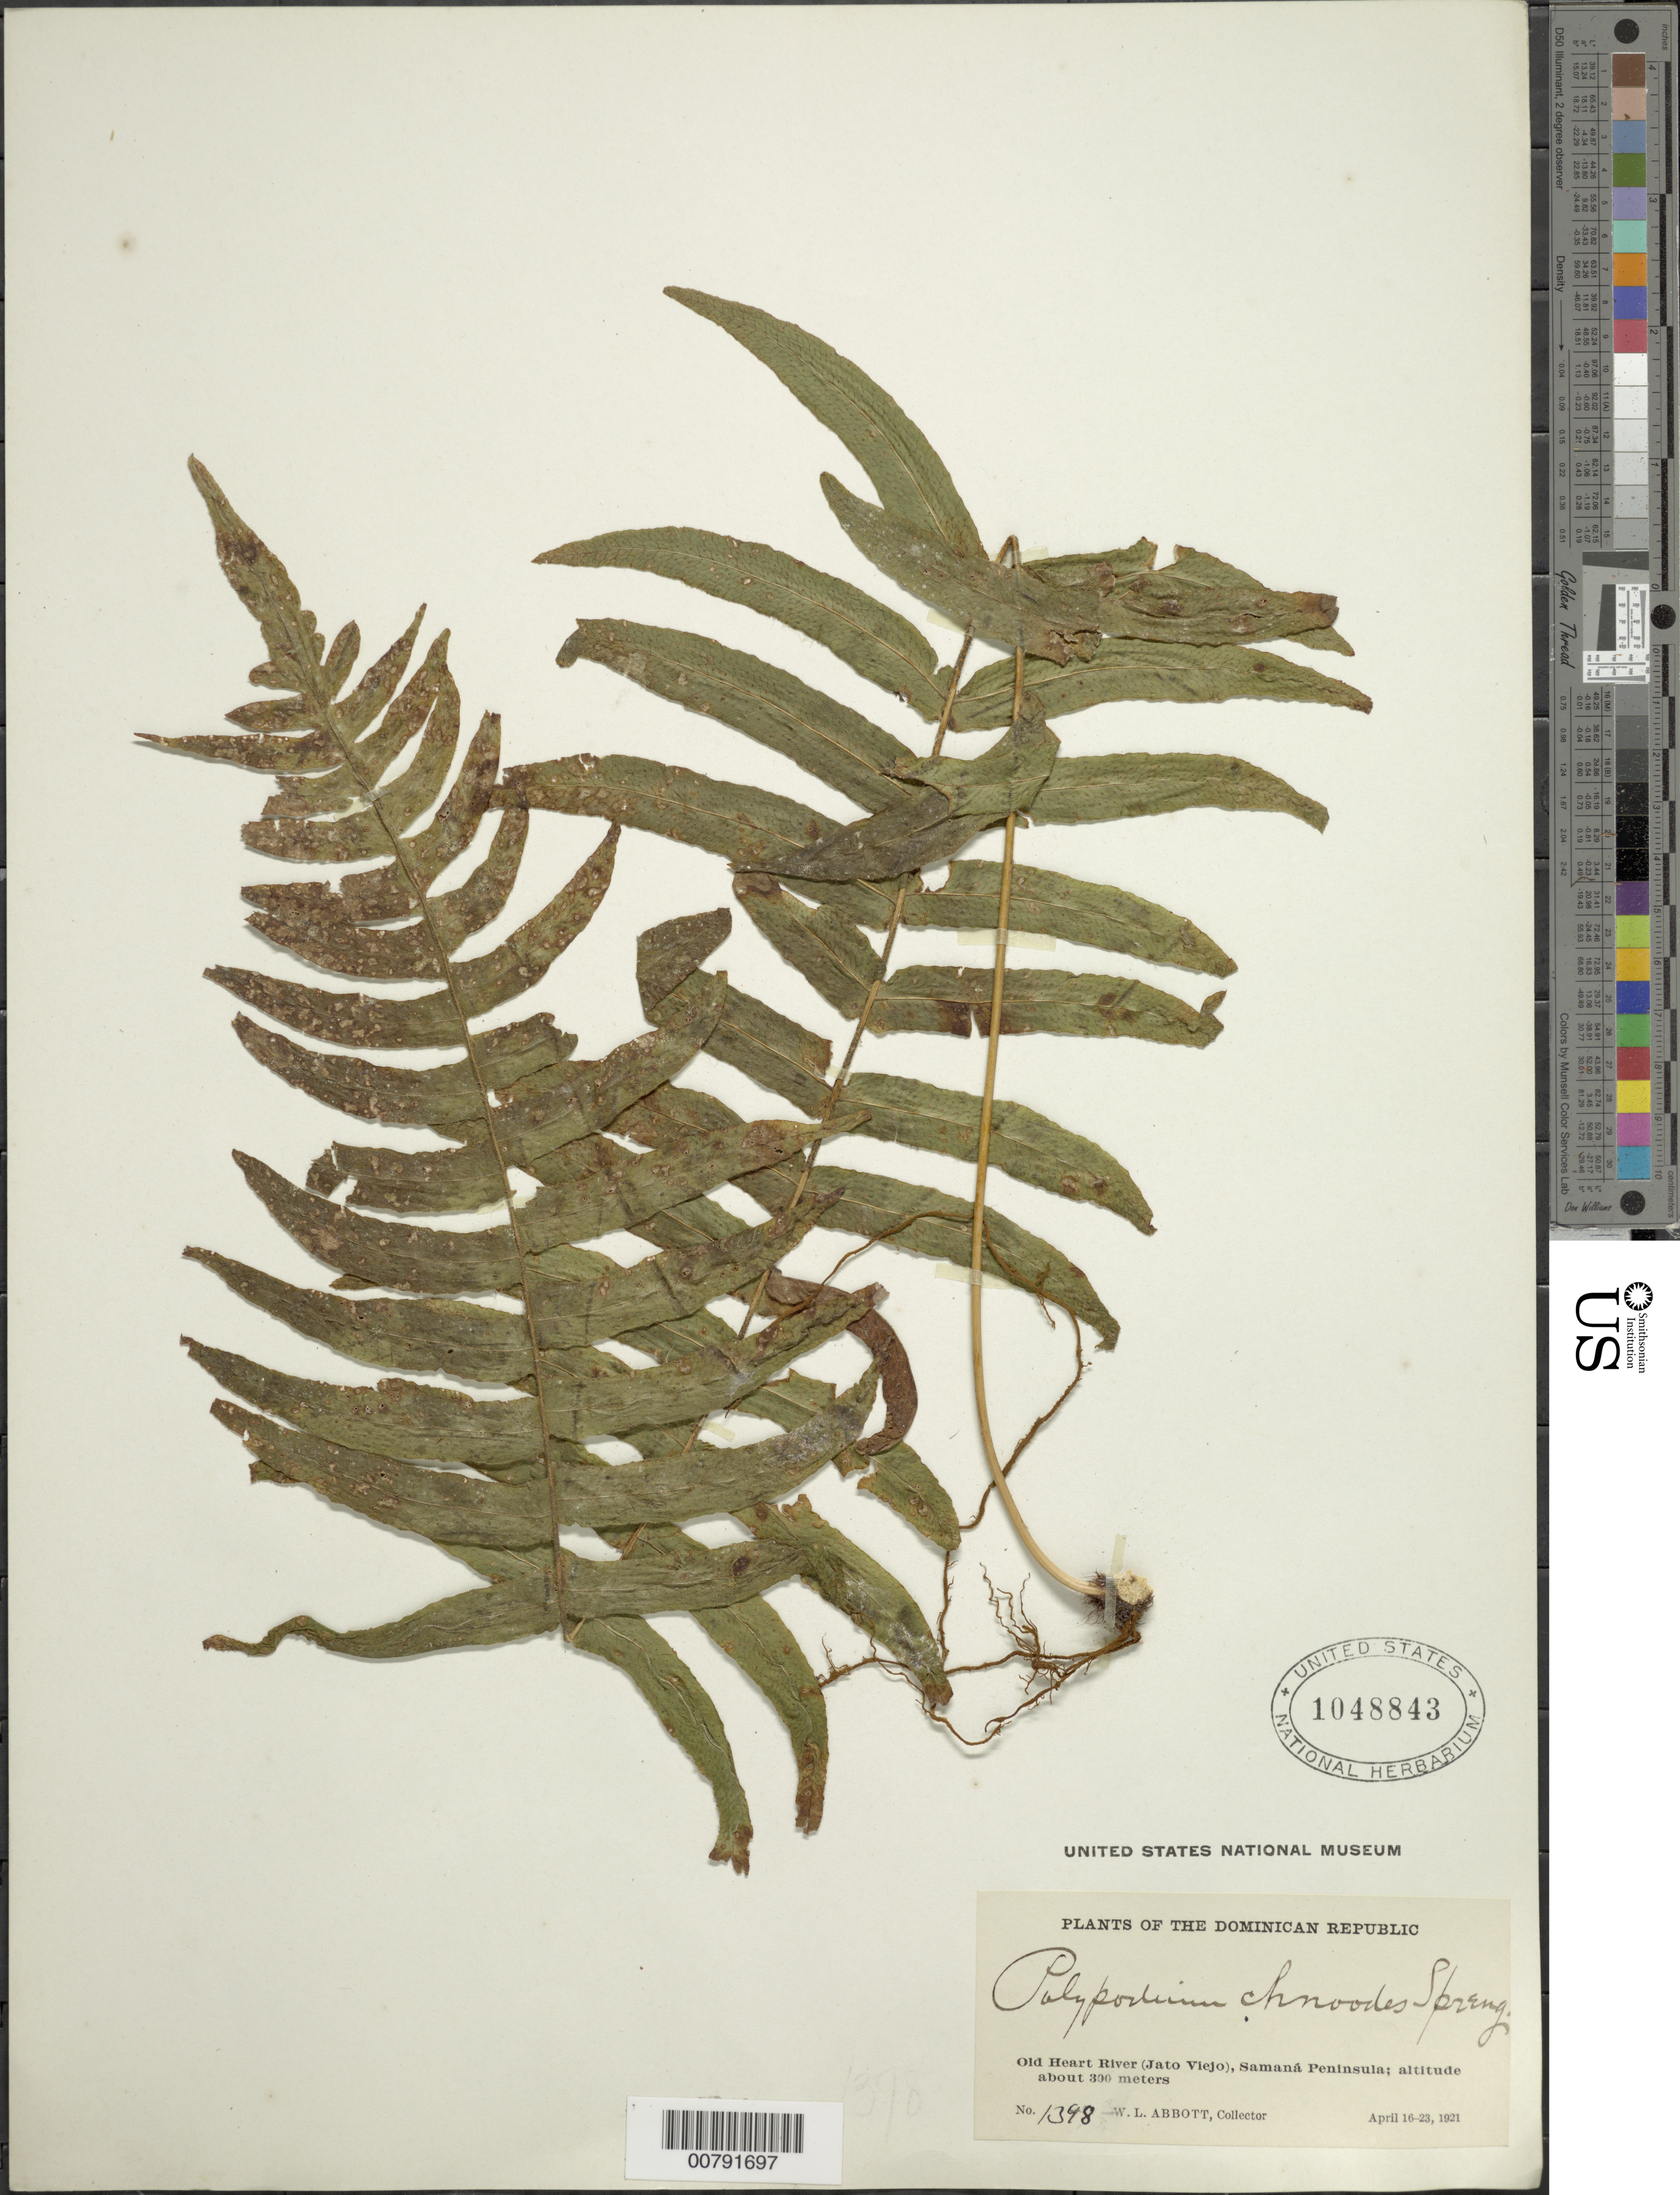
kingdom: Plantae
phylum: Tracheophyta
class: Polypodiopsida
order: Polypodiales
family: Polypodiaceae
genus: Serpocaulon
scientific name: Serpocaulon dissimile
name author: (L.) A.R. Sm.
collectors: W. L. Abbott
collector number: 1398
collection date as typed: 16 Apr 1910 23 Apr 1921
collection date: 1910-04-16/1921-04-23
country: Dominican Republic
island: Hispaniola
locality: Old Hear River (Jato Viejo), Samaná Peninsula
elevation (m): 300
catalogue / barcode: US 1048843